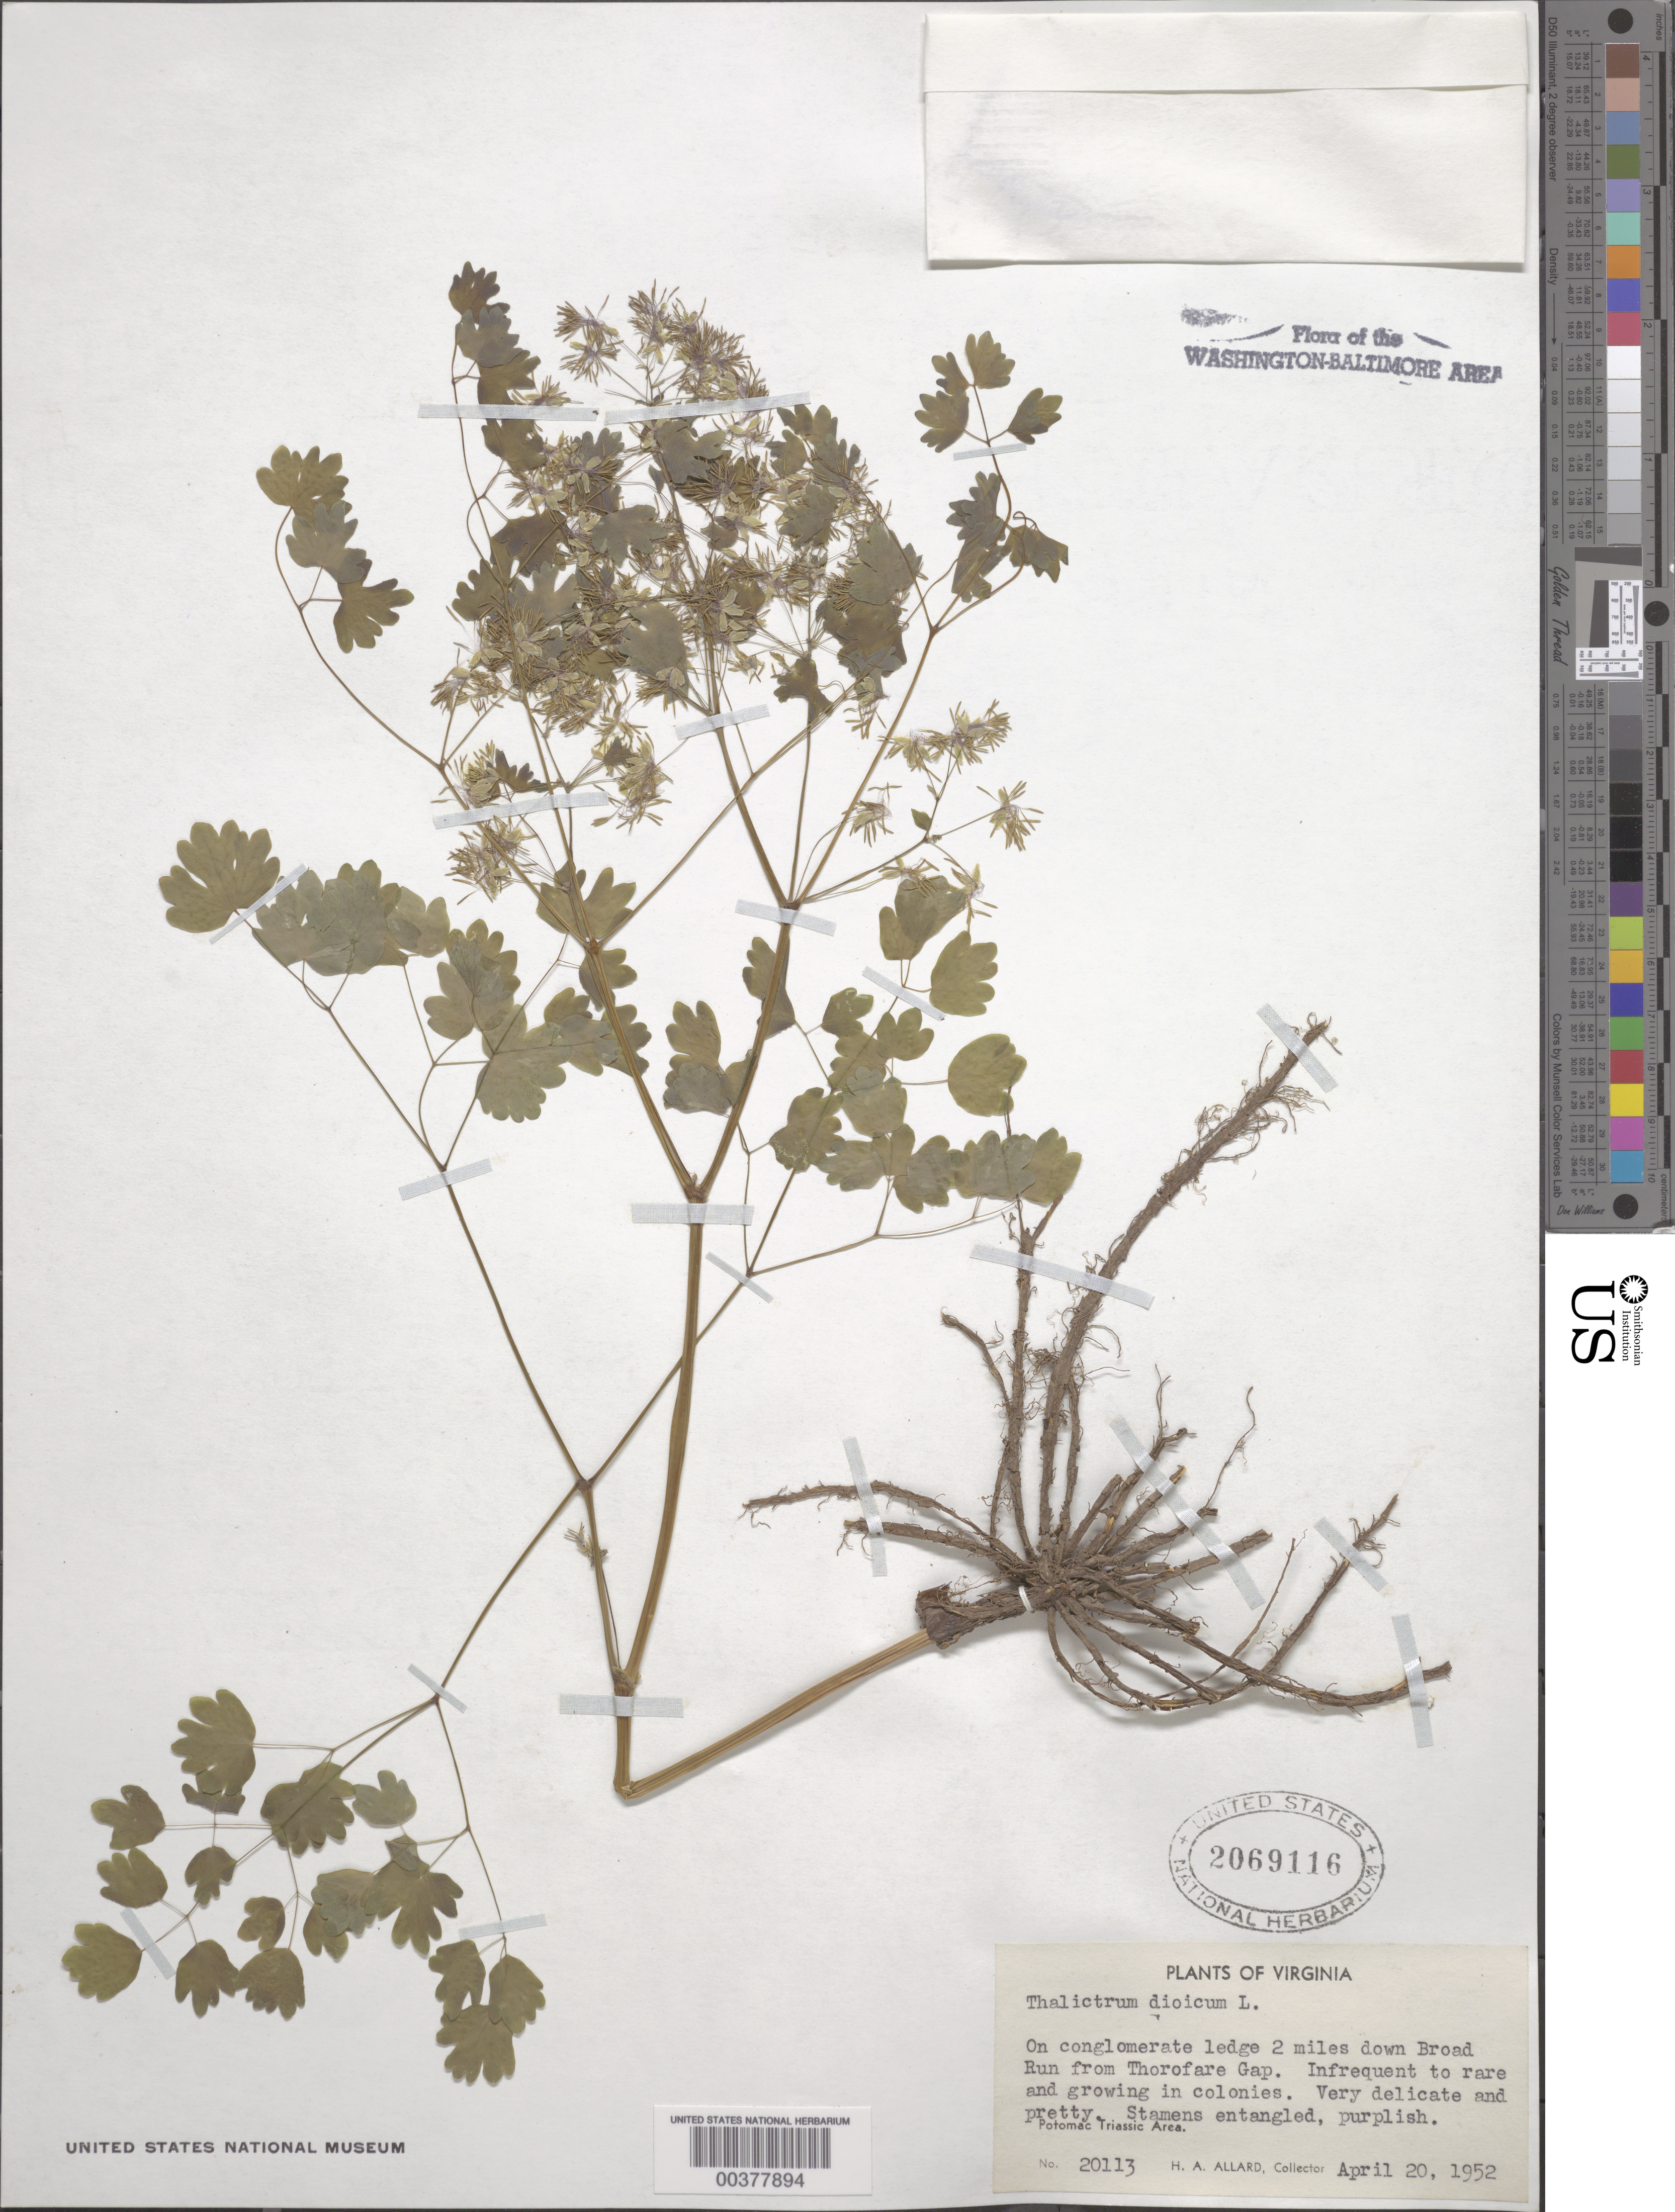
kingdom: Plantae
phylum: Tracheophyta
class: Magnoliopsida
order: Ranunculales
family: Ranunculaceae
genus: Thalictrum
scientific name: Thalictrum dioicum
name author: L.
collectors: H. A. Allard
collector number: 20113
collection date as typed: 20 Apr 1952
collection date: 1952-04-20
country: United States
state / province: Virginia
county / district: Loudoun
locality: On Broad Run near Thorofare Gap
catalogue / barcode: US 2069116